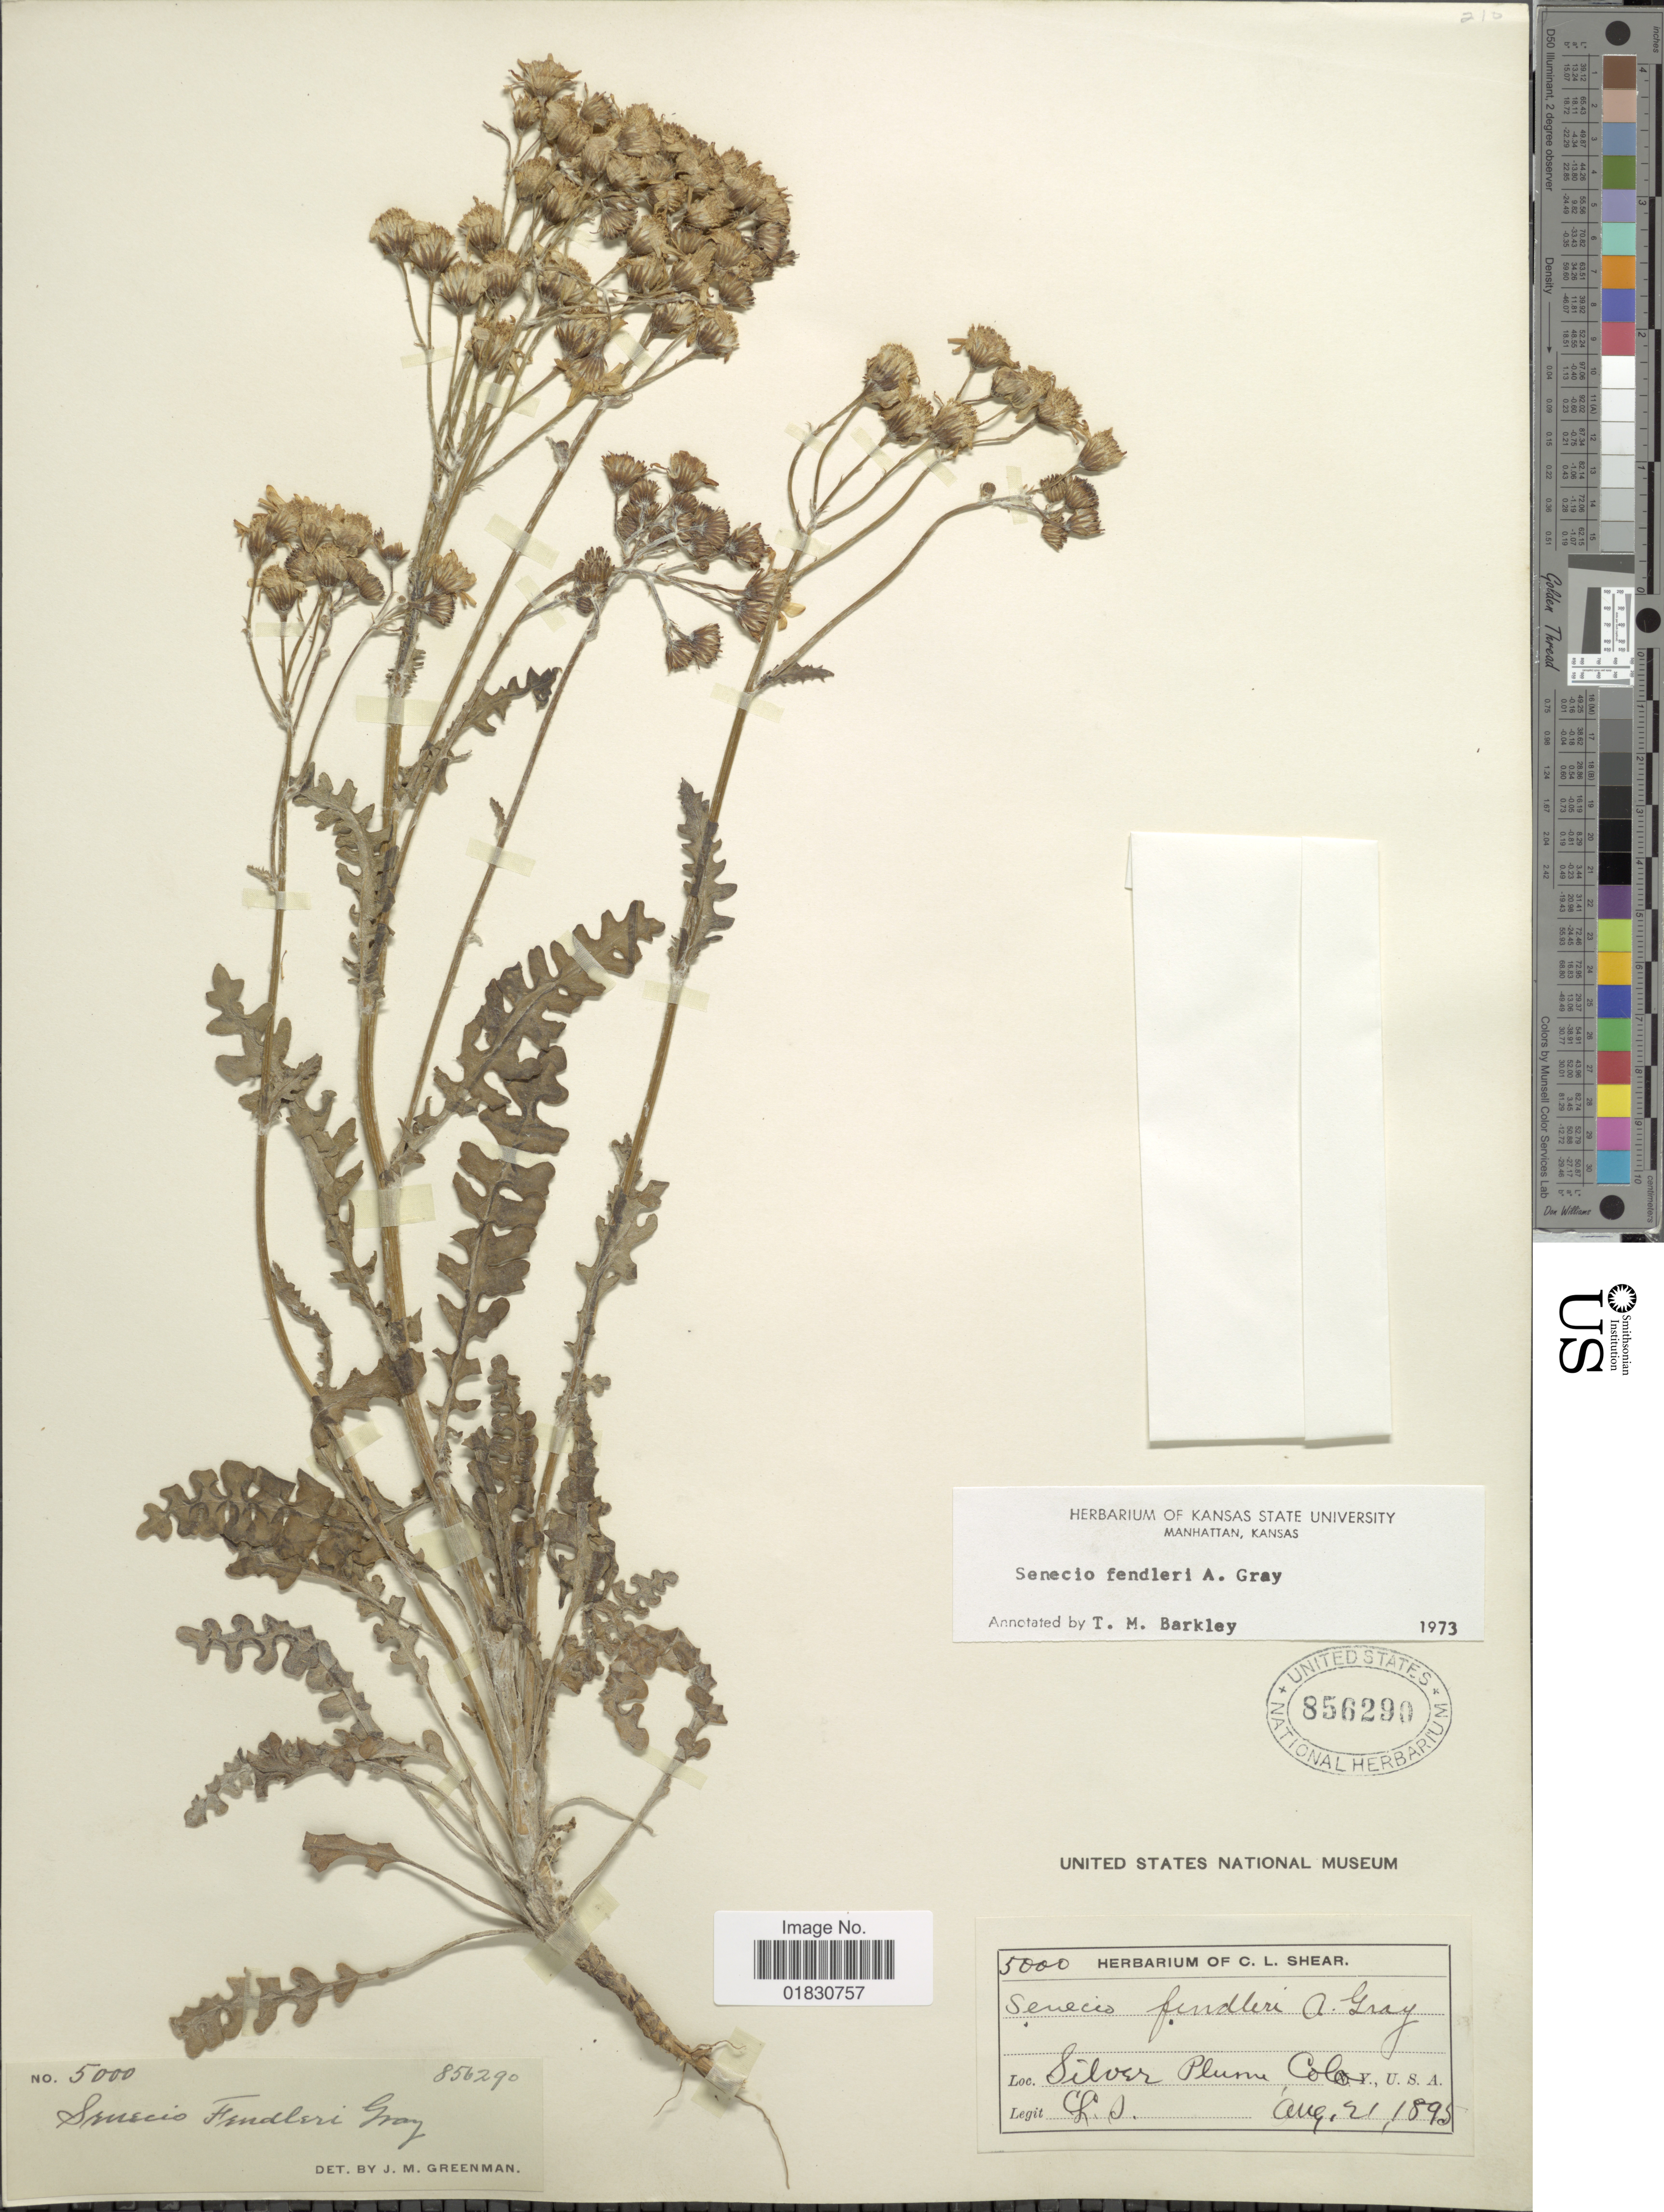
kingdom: Plantae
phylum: Tracheophyta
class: Magnoliopsida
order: Asterales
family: Asteraceae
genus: Packera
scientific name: Packera fendleri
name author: (A. Gray) W.A. Weber & Á. Löve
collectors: C. L. Shear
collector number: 5000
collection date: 1895-08-21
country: United States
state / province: Colorado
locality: Silver Plume, Colo.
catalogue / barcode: US 856290